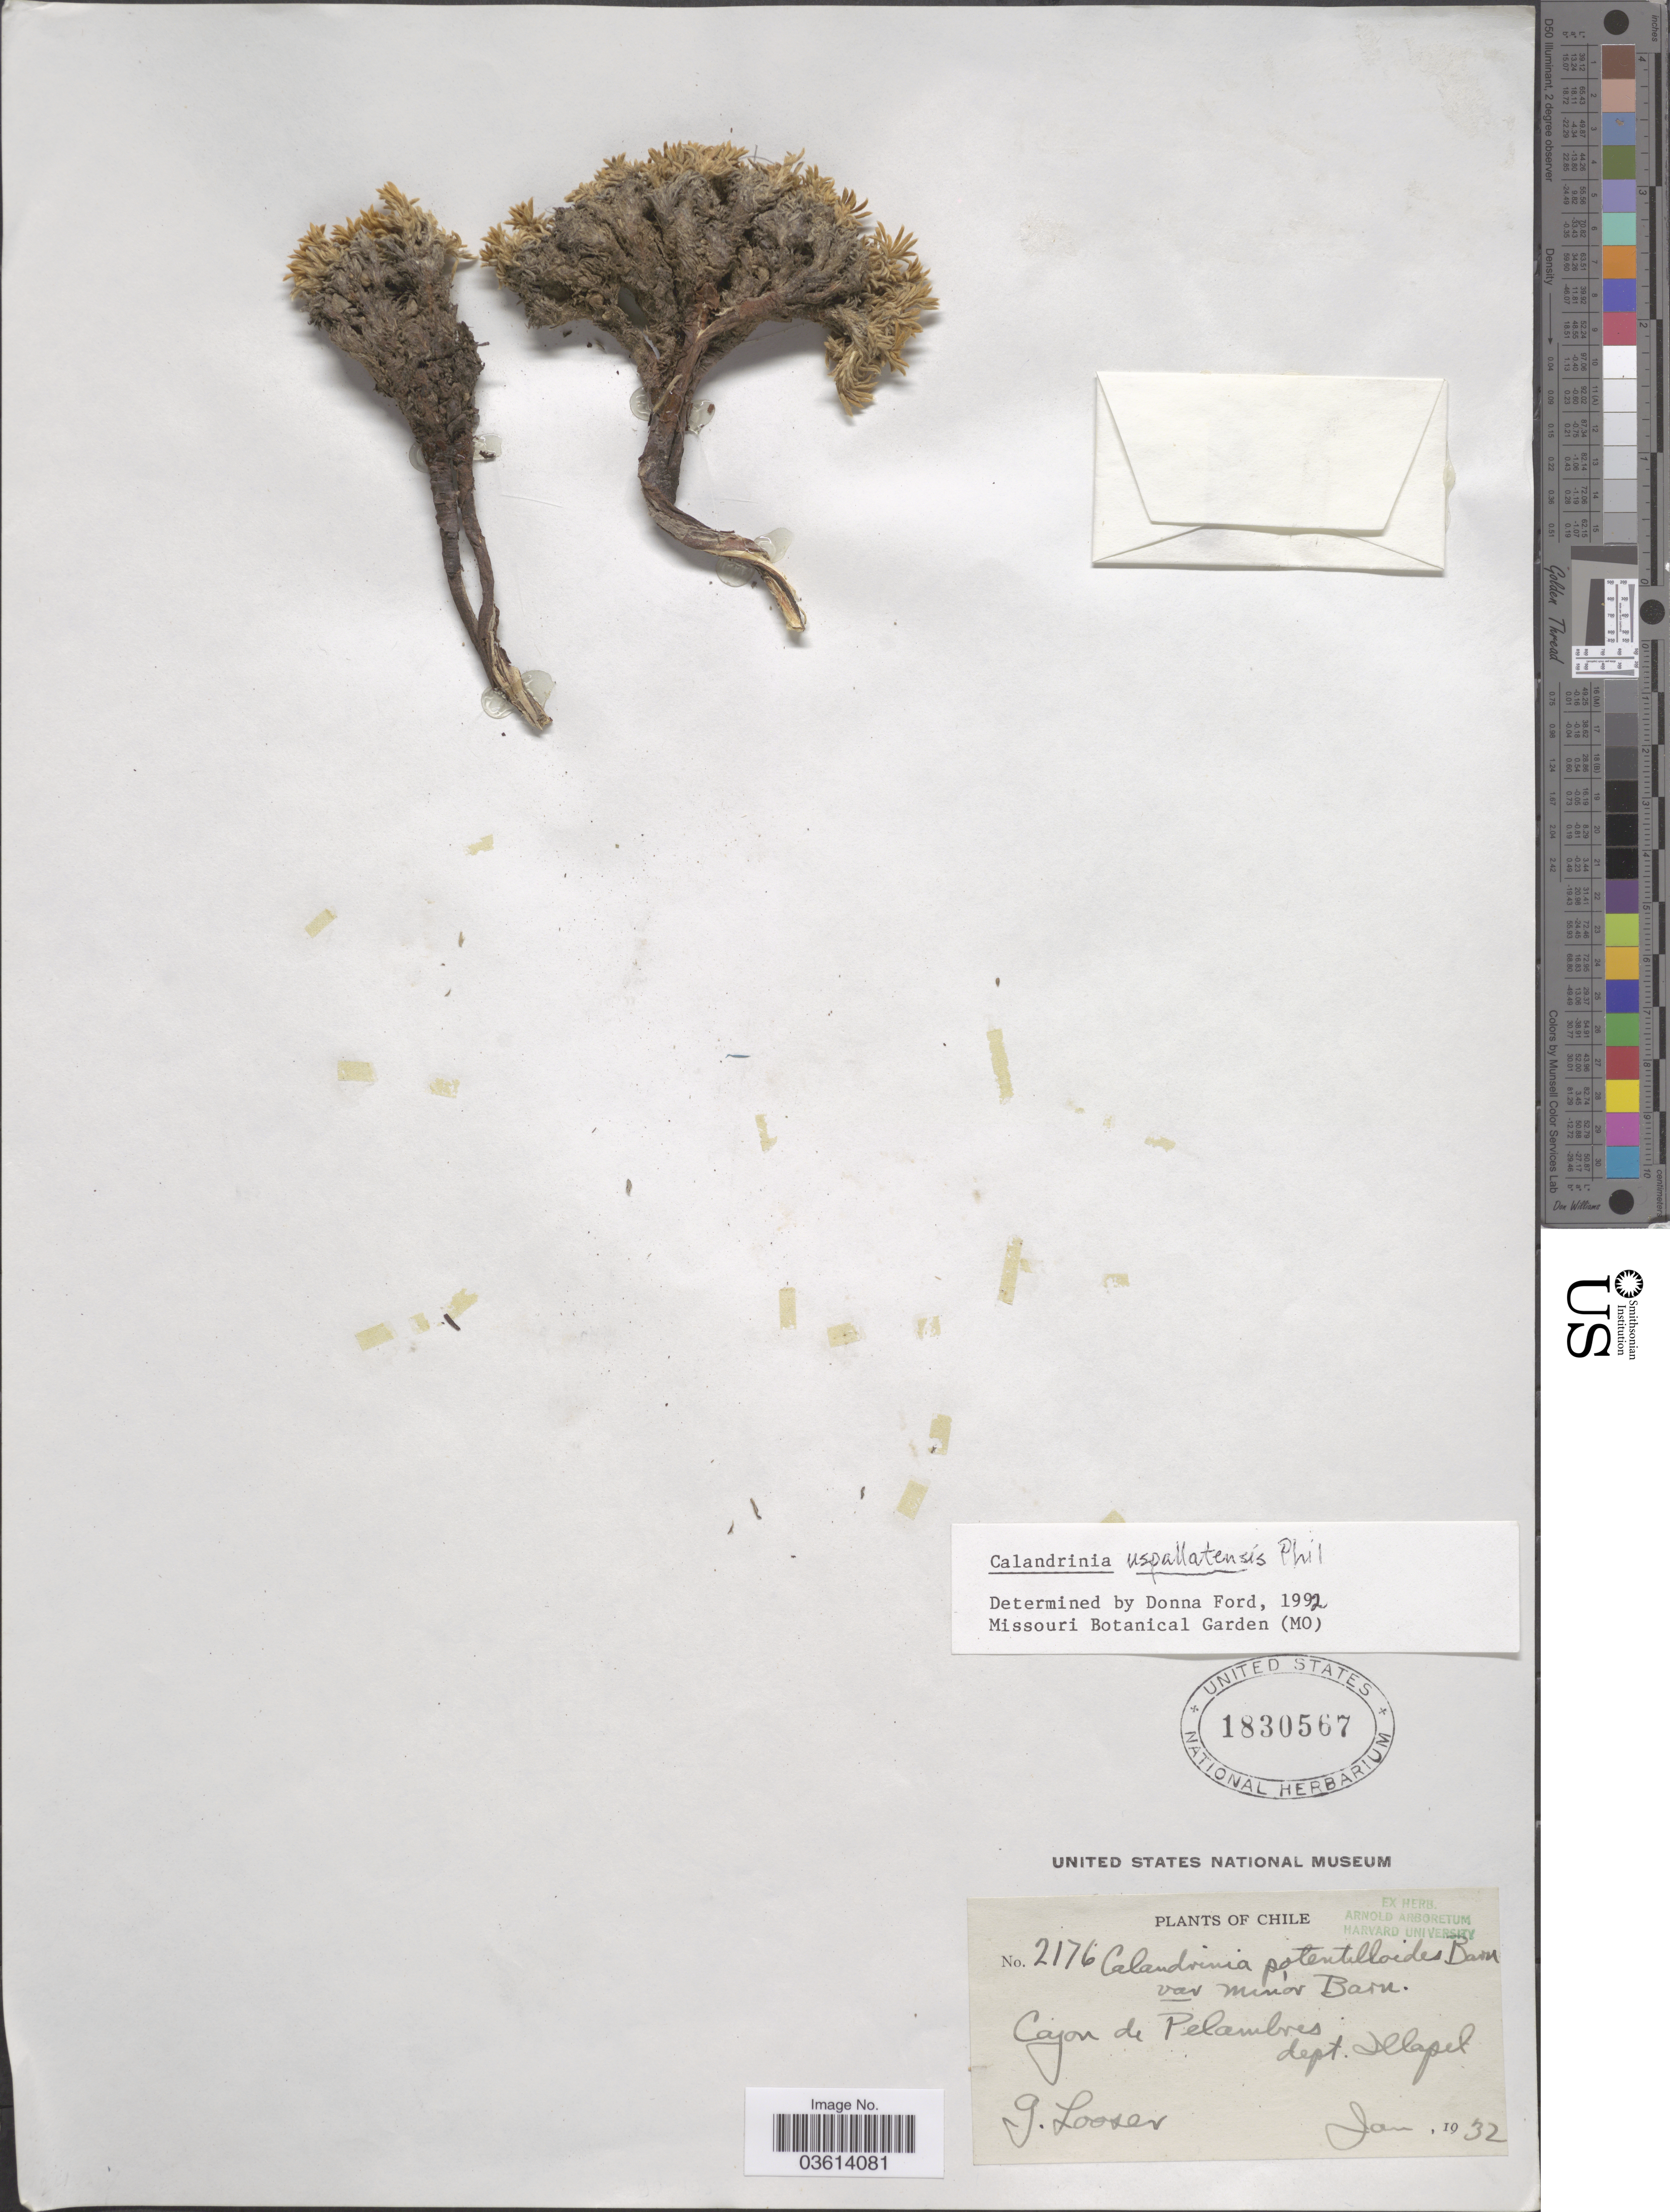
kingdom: Plantae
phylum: Tracheophyta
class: Magnoliopsida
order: Caryophyllales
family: Montiaceae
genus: Montiopsis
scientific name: Montiopsis potentilloides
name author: (Barnéoud) D.I. Ford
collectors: G. Looser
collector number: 2176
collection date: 1932-01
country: Chile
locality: Cayon de Pelambres. Dept. Illapel.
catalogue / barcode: US 1830567